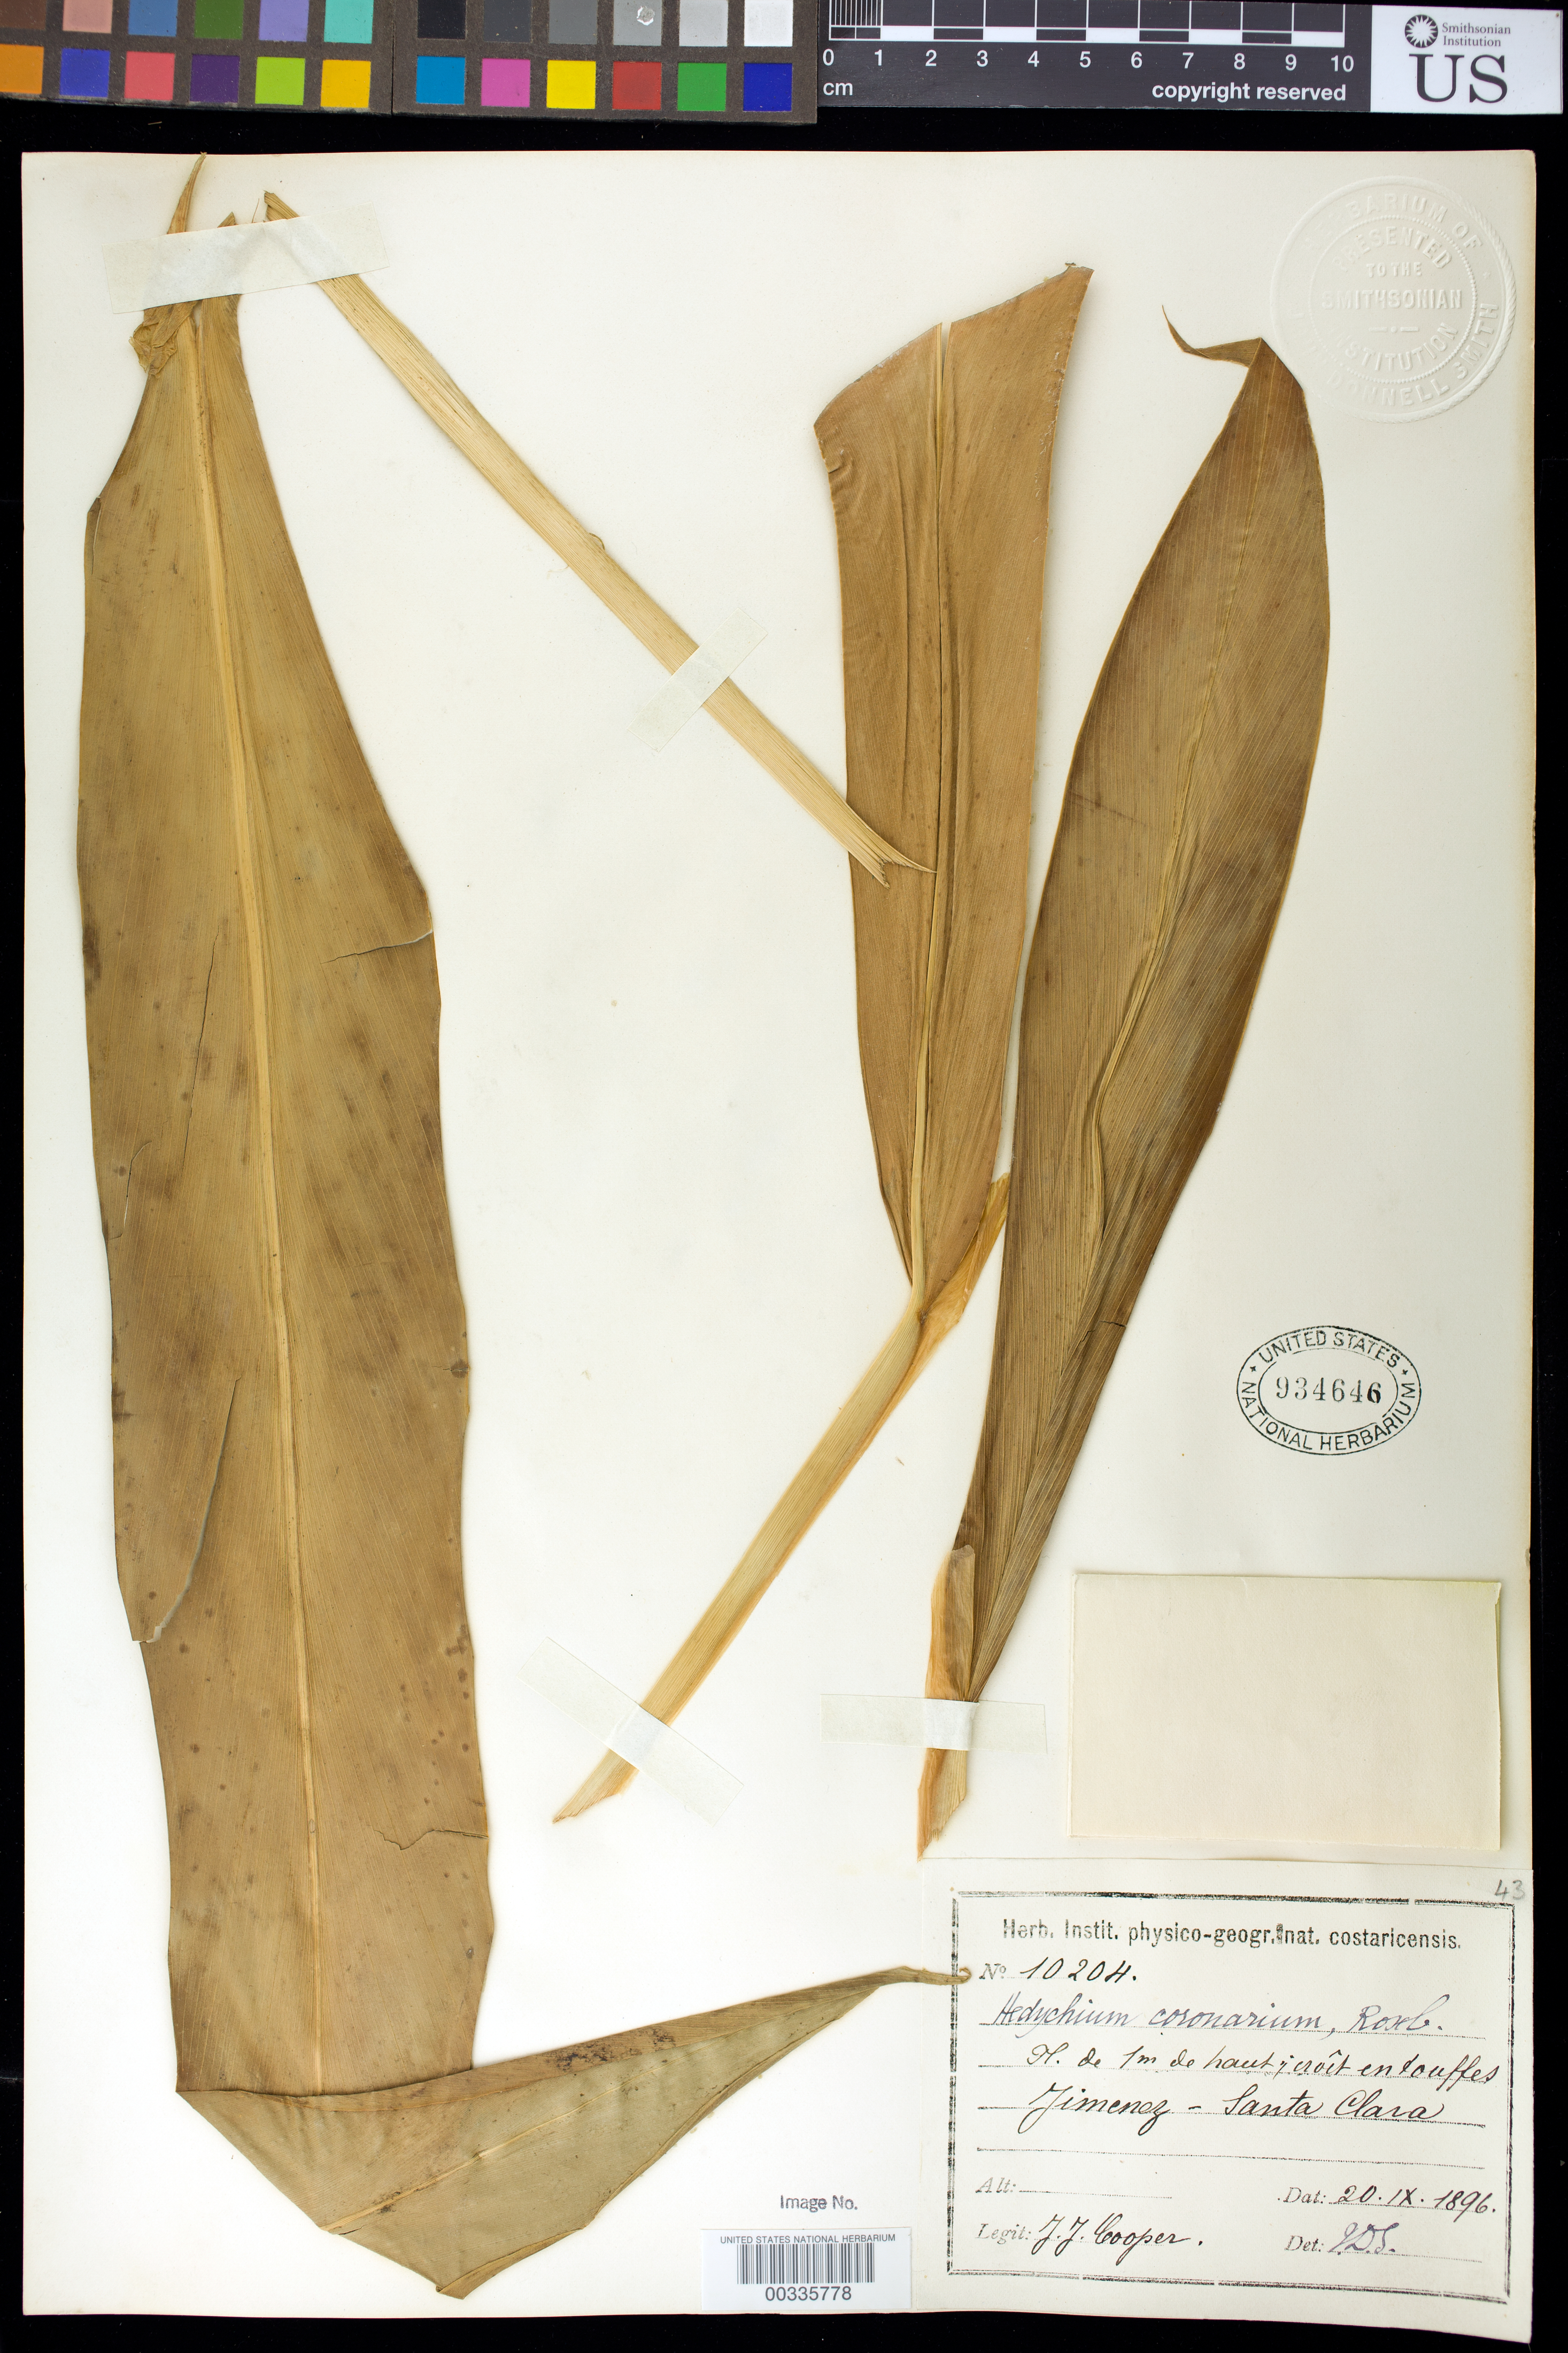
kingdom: Plantae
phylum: Tracheophyta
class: Liliopsida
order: Zingiberales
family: Zingiberaceae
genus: Hedychium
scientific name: Hedychium coronarium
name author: J. Koenig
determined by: Smith, Lyman B., (US), NMNH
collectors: J. J. Cooper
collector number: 10204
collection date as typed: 20 Sep 1896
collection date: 1896-09-20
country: Costa Rica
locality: Jimenez - Santa Clara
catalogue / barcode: US 934646